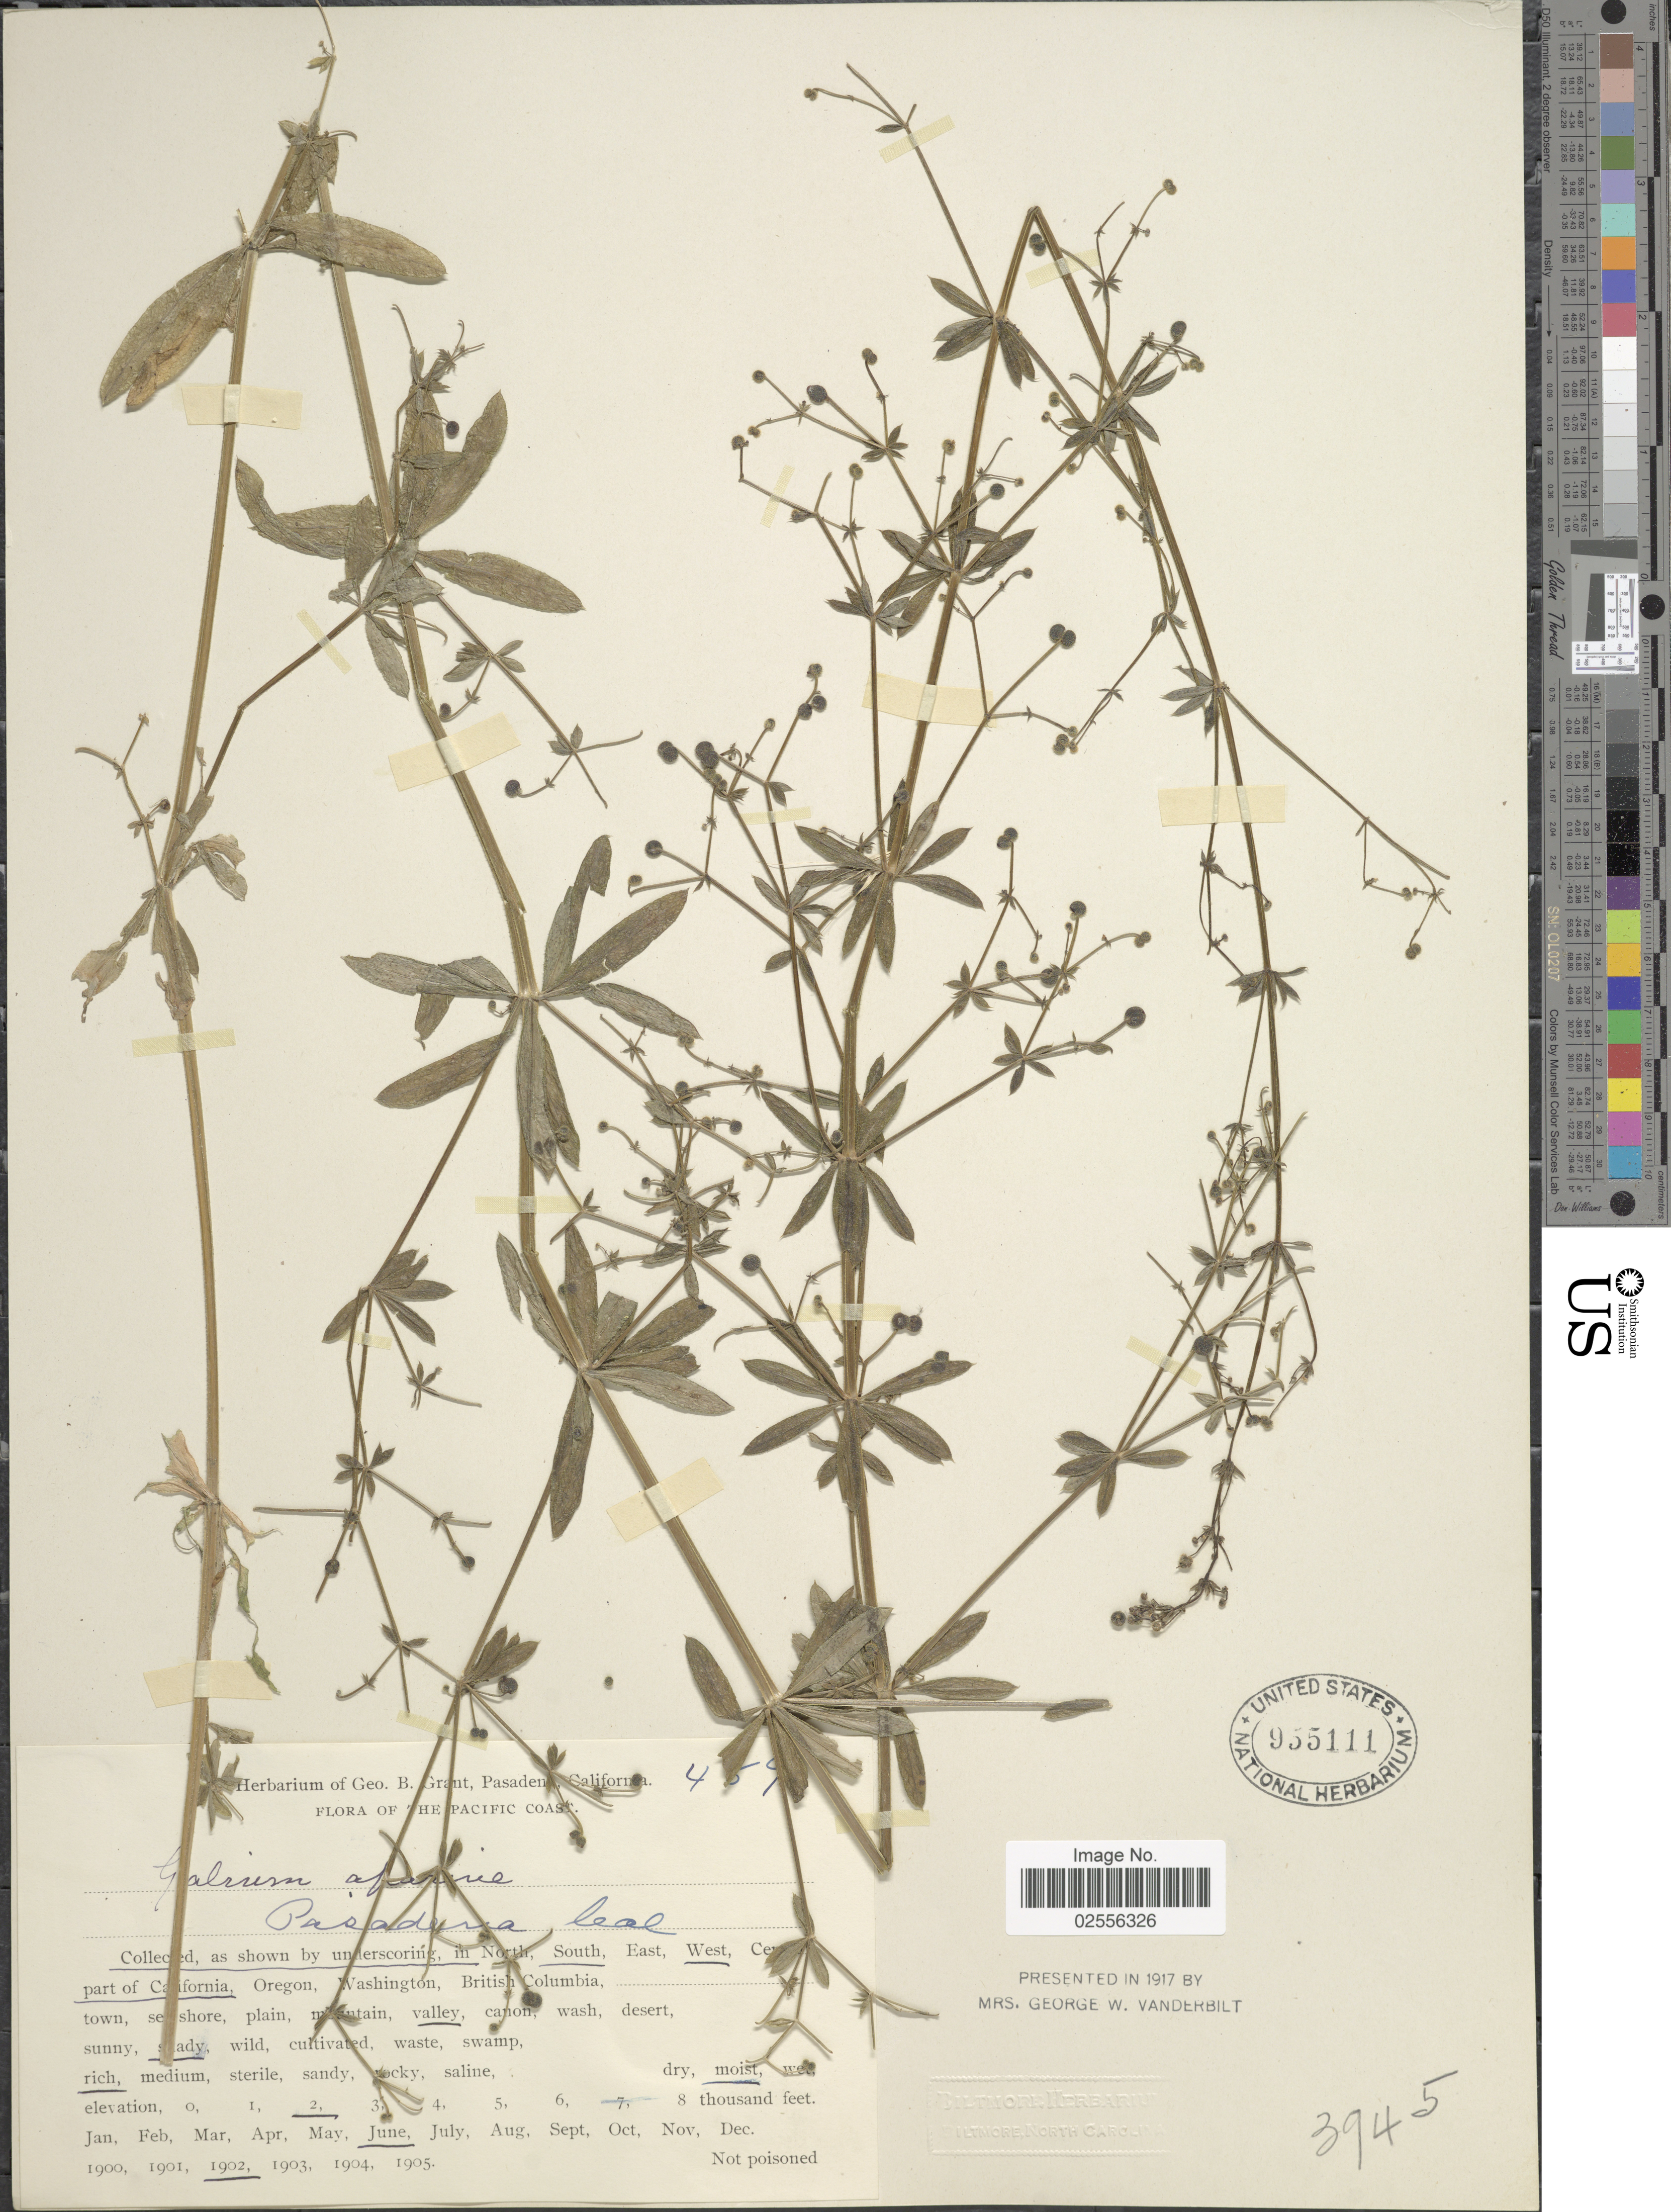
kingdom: Plantae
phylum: Tracheophyta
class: Magnoliopsida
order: Gentianales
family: Rubiaceae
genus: Galium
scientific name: Galium aparine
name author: L.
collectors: ex herb. Geo. B. Grant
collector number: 4!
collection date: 1902-06-02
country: United States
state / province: California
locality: Pacific Coast. West part of California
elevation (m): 610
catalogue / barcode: US 955111